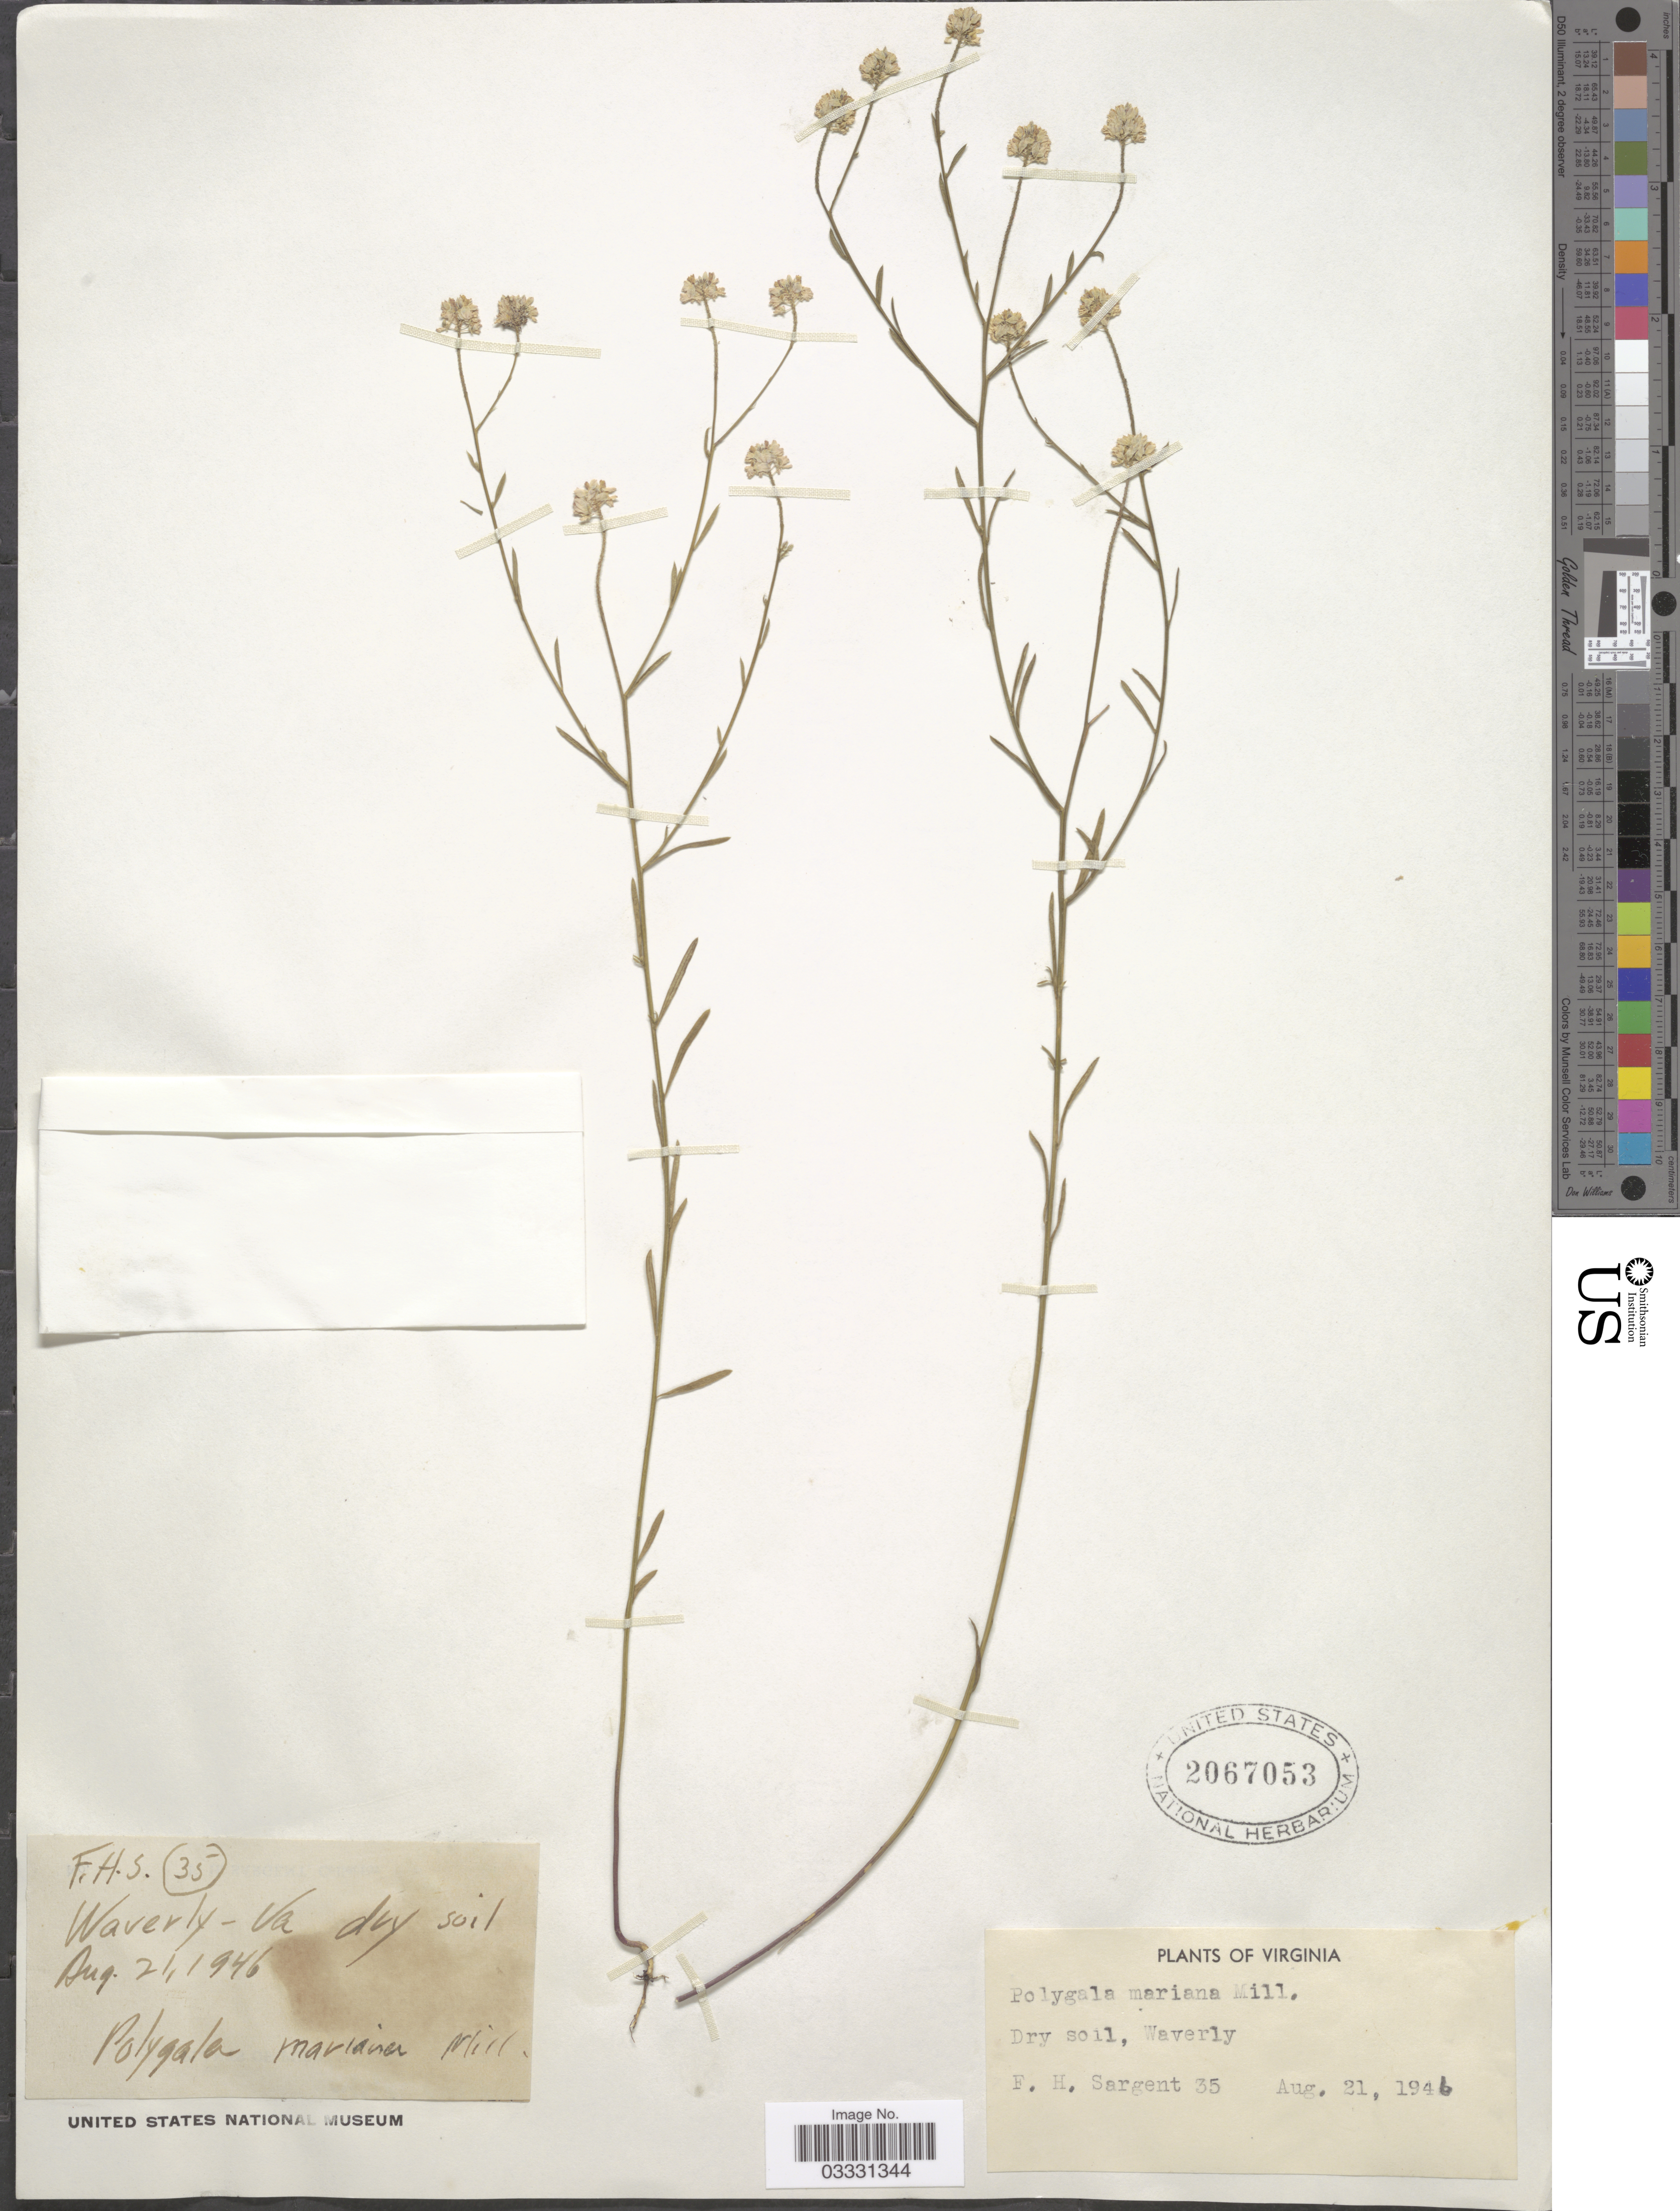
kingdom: Plantae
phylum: Tracheophyta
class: Magnoliopsida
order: Fabales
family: Polygalaceae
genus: Polygala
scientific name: Polygala mariana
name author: Mill.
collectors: F. H. Sargent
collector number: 35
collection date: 1946-08-21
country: United States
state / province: Virginia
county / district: Sussex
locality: Waverly.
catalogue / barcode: US 2067053